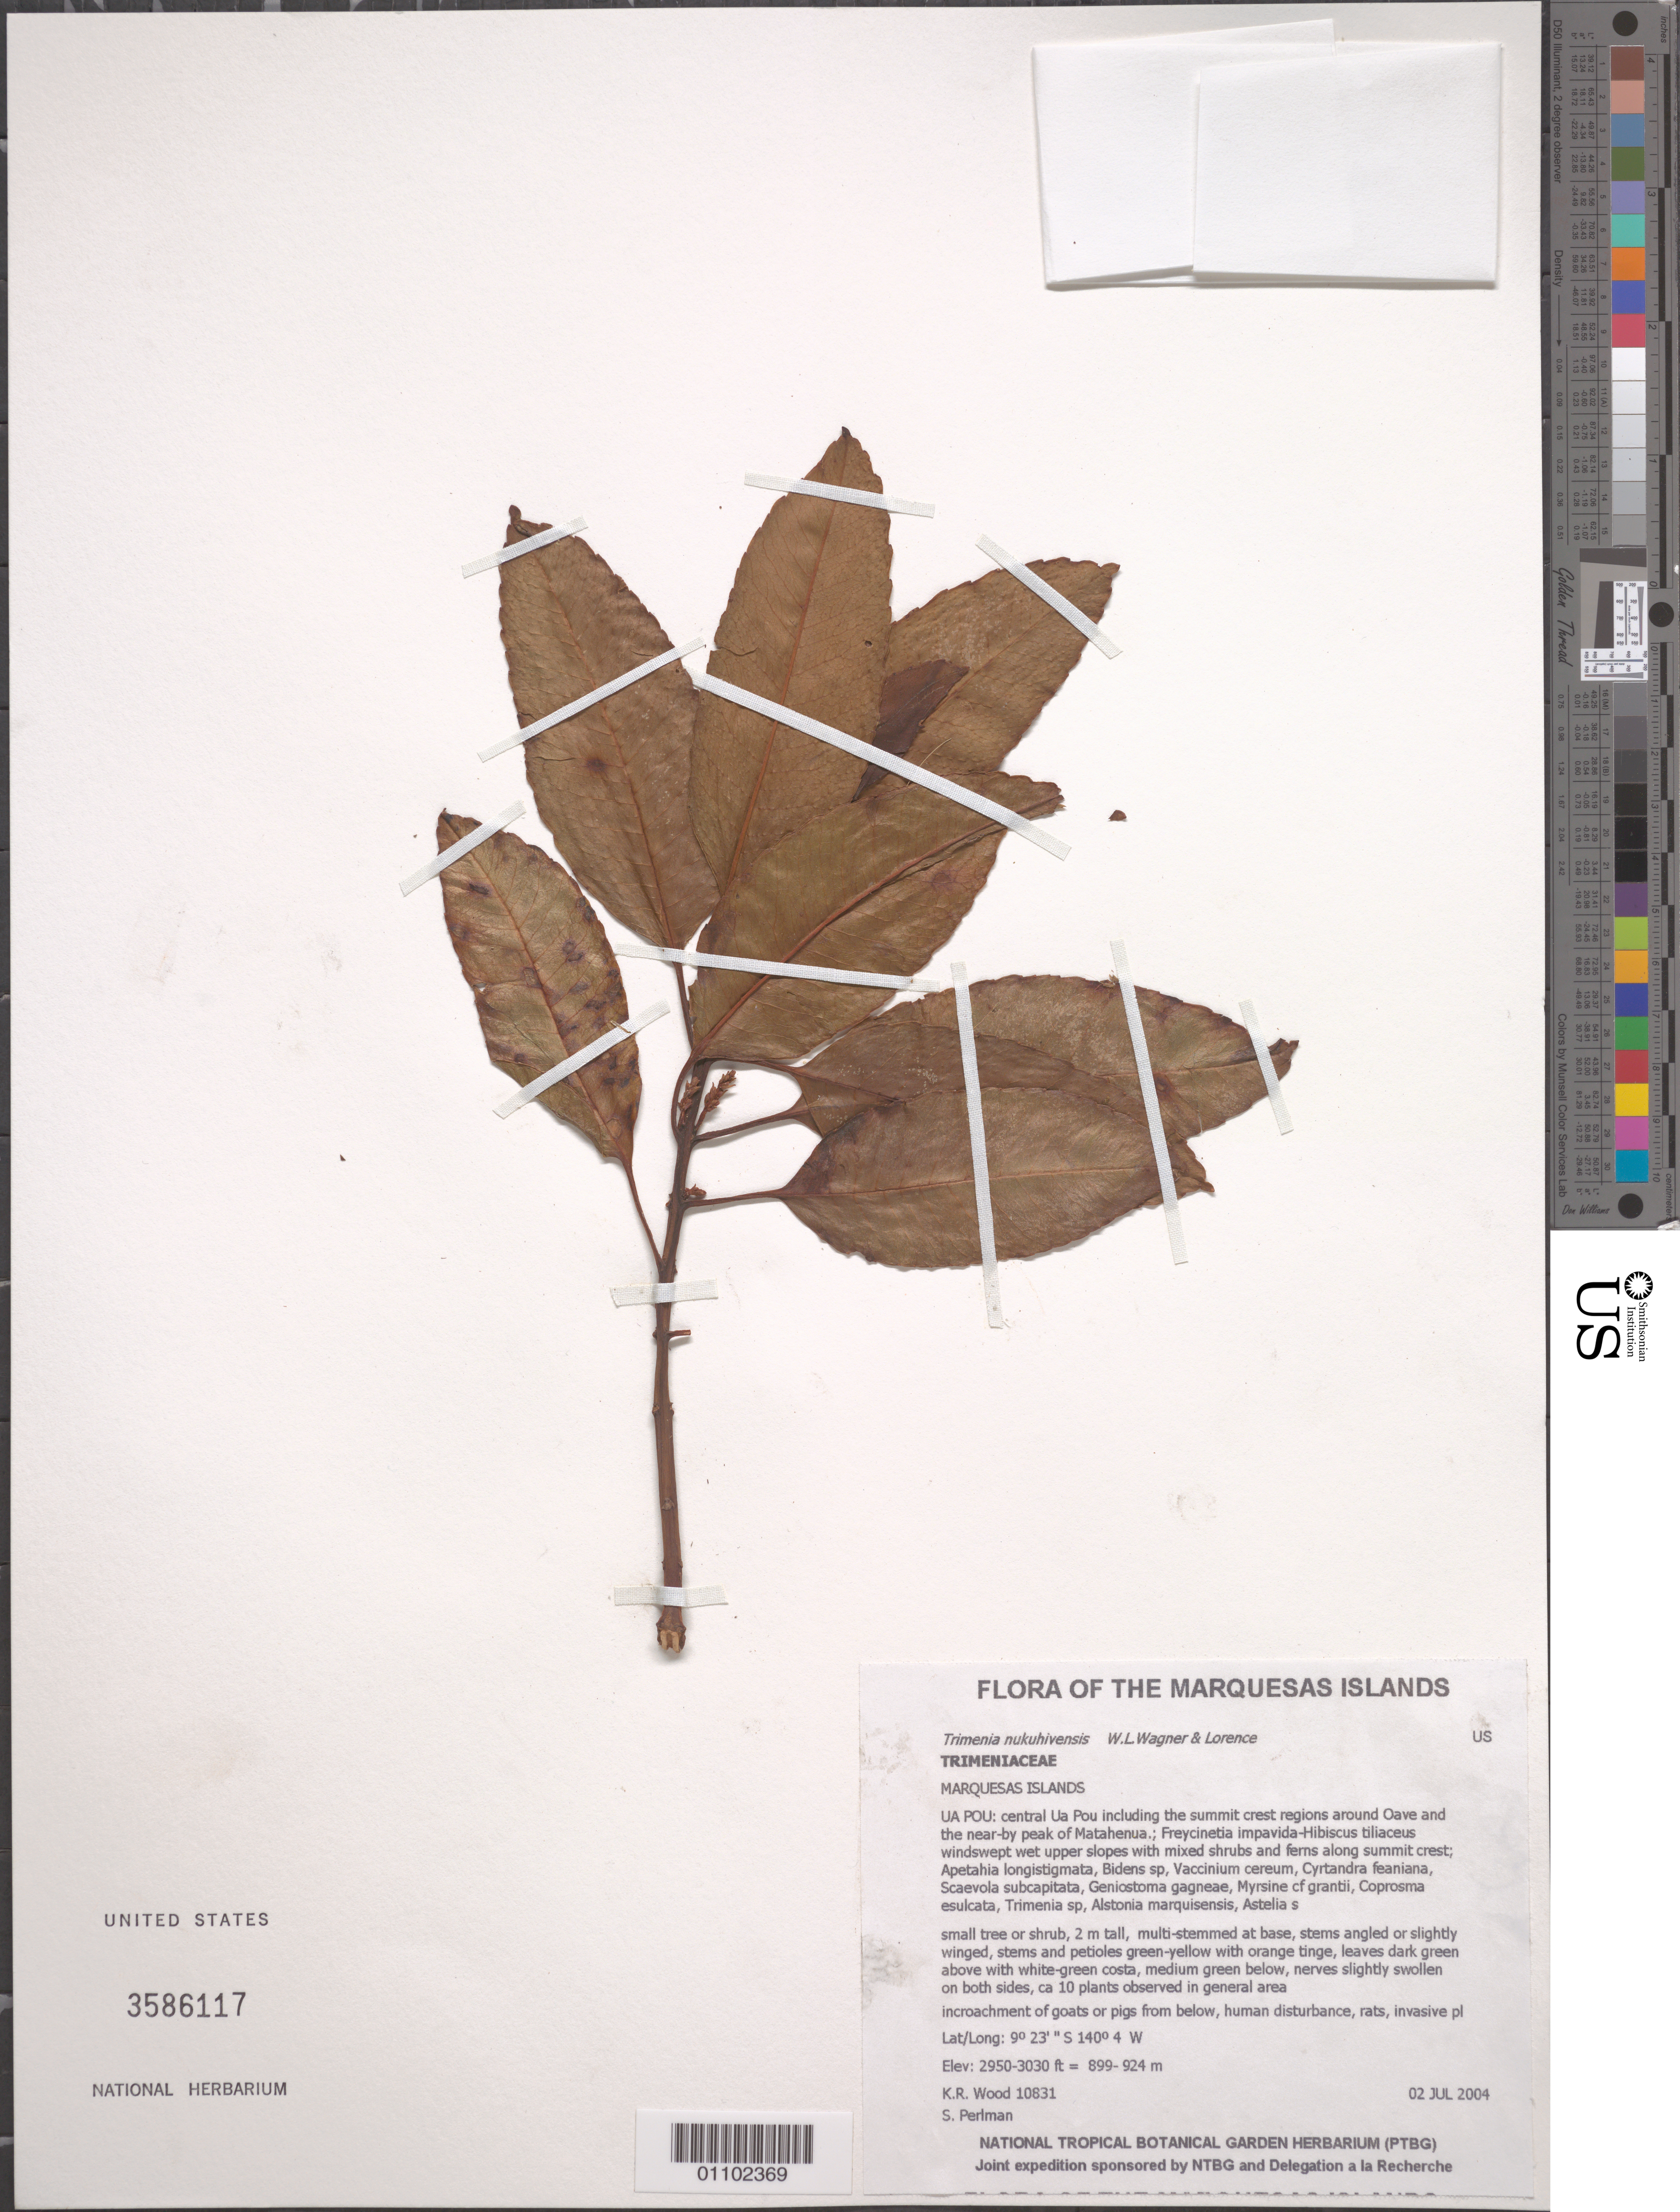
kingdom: Plantae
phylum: Tracheophyta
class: Magnoliopsida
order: Austrobaileyales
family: Trimeniaceae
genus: Trimenia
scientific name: Trimenia nukuhivensis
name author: W.L. Wagner & Lorence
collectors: K. R. Wood & S. P. Perlman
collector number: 10831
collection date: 2004-07-02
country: French Polynesia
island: Ua Pou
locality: Central Ua Pou including the summit crest regions around Oave and the near-by peak of Matahenua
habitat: Freycinetia impavida - Hibiscus tiliaceus windswept wet upper slopes with mixed shrubs and ferns along summit crest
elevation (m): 899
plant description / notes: Incroachment of goats or pigs from below, human disturbance, rats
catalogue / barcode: US 3586117